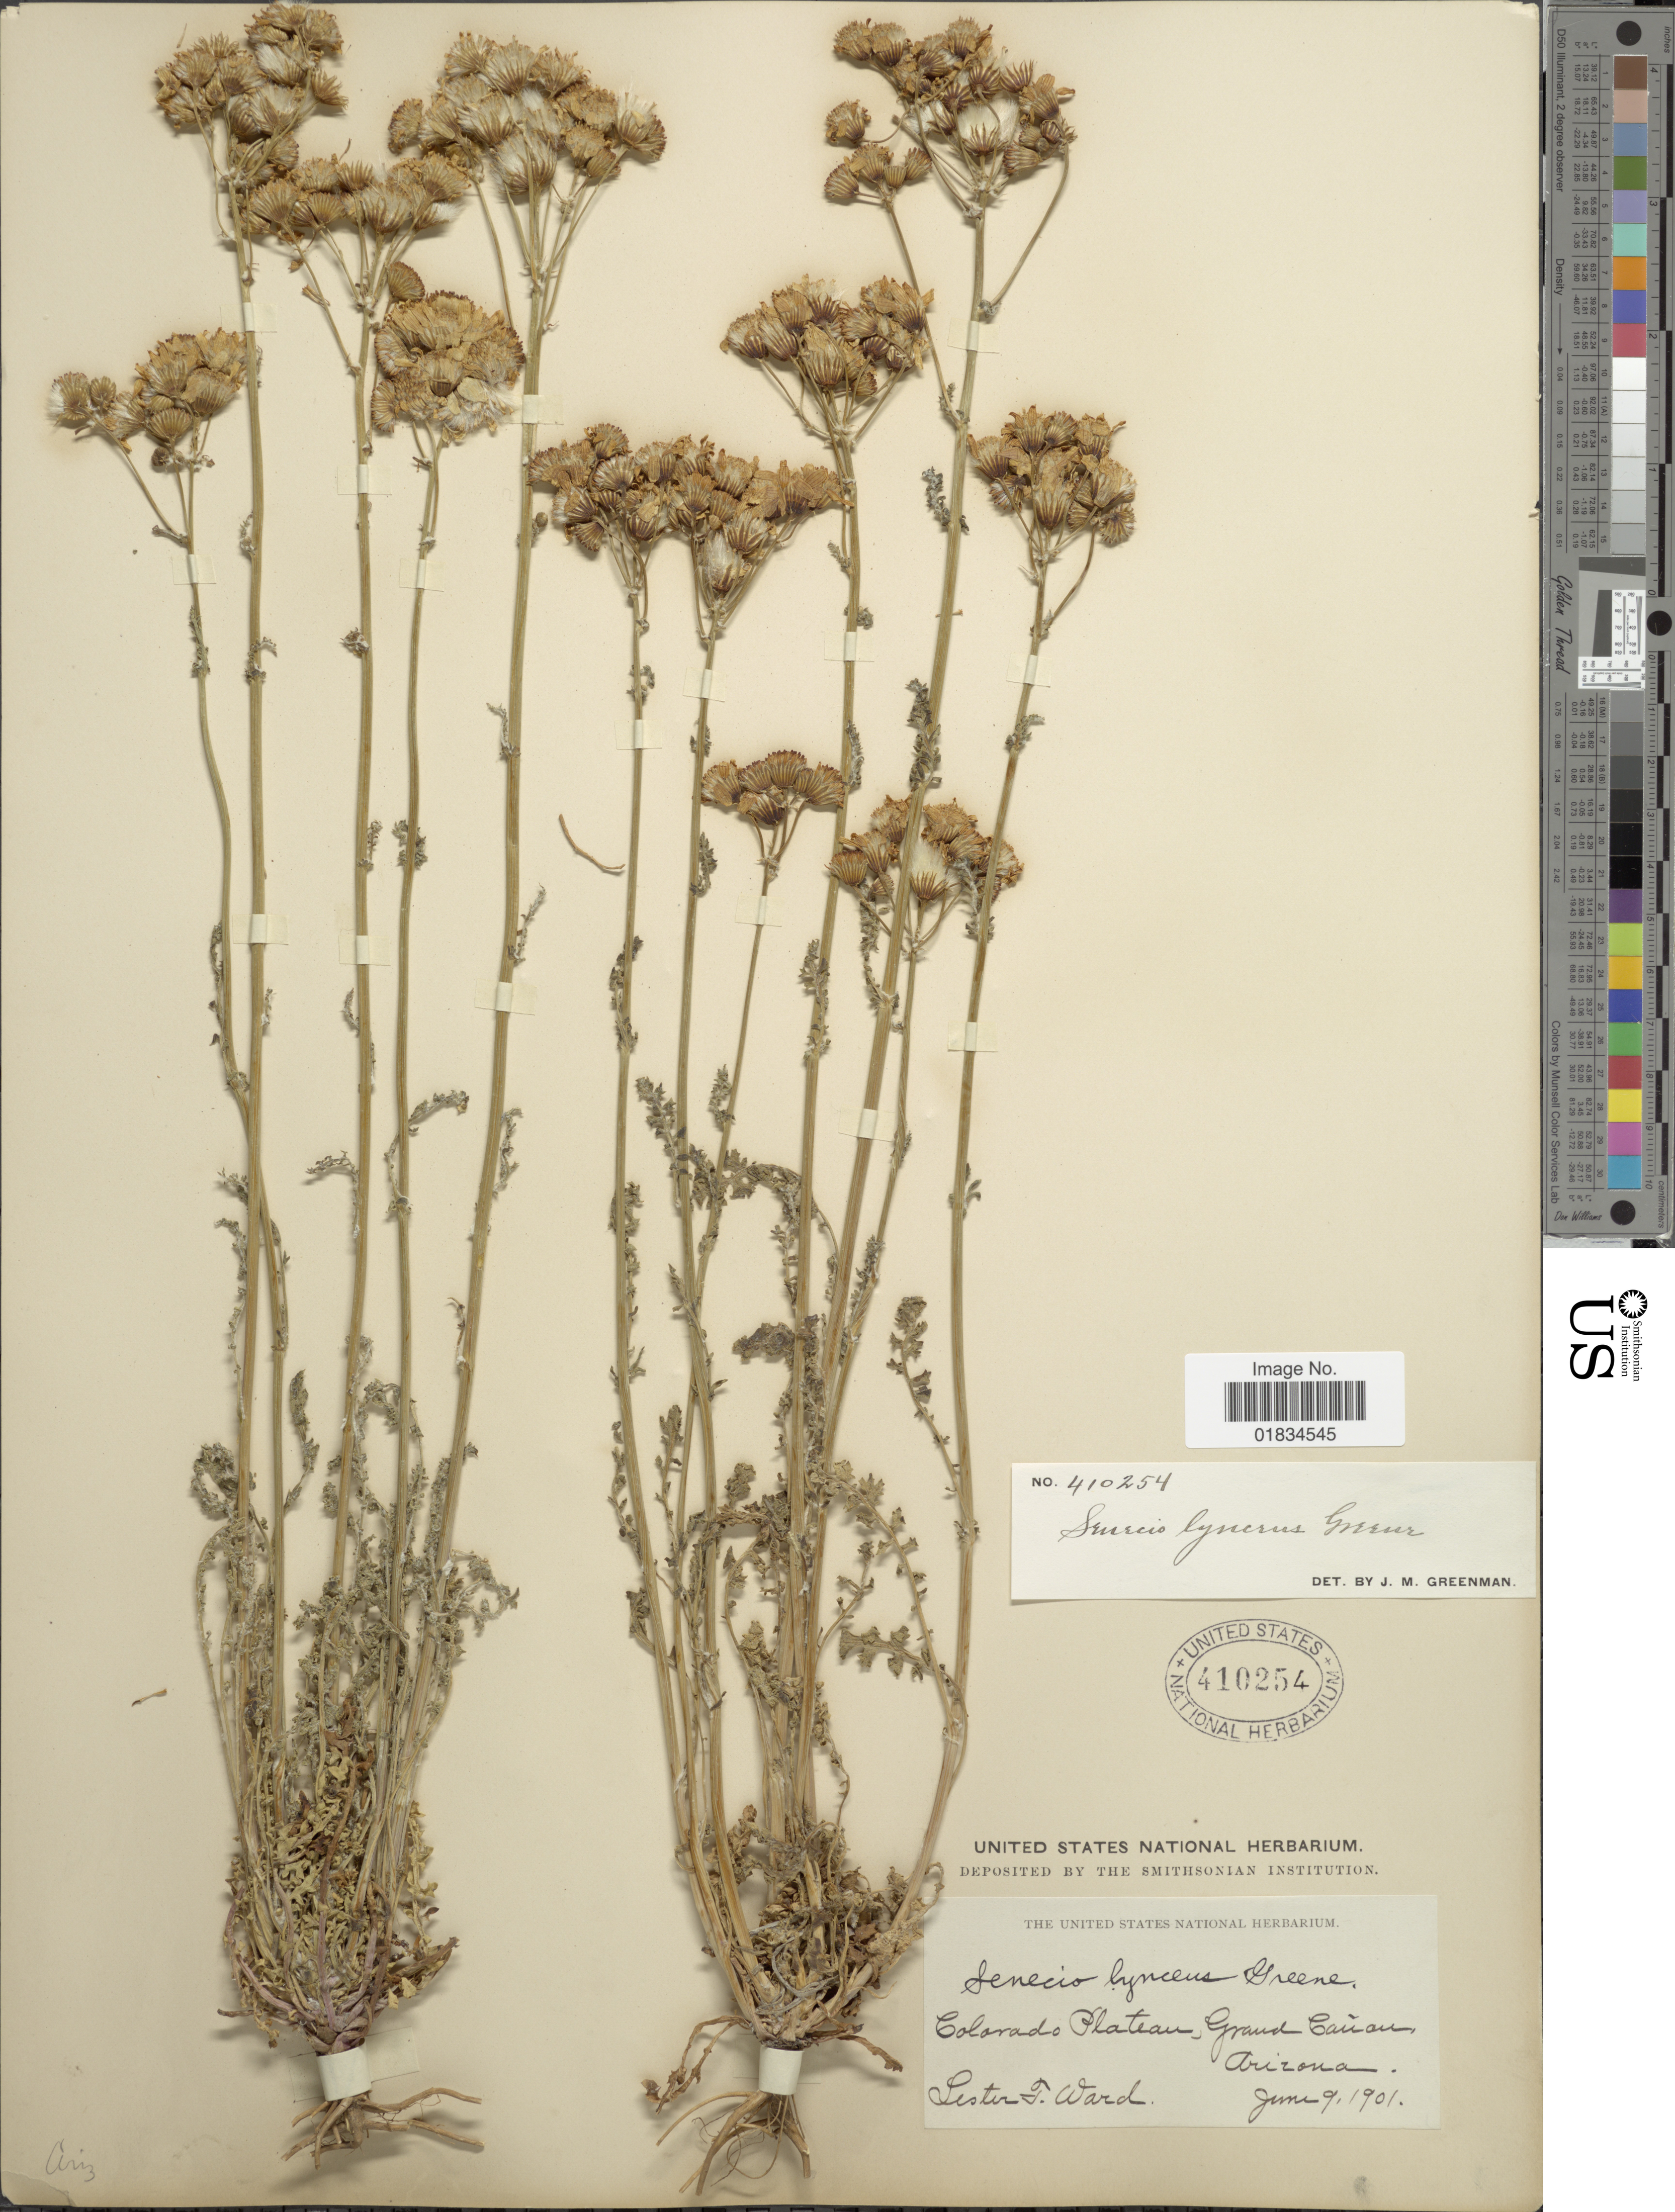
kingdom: Plantae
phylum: Tracheophyta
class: Magnoliopsida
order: Asterales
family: Asteraceae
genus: Packera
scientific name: Packera multilobata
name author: (Torr. & A. Gray) W.A. Weber & Á. Löve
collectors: L. F. Ward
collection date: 1901-06-09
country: United States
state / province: Arizona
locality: Colorado Plateau, Grand Canon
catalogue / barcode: US 410254